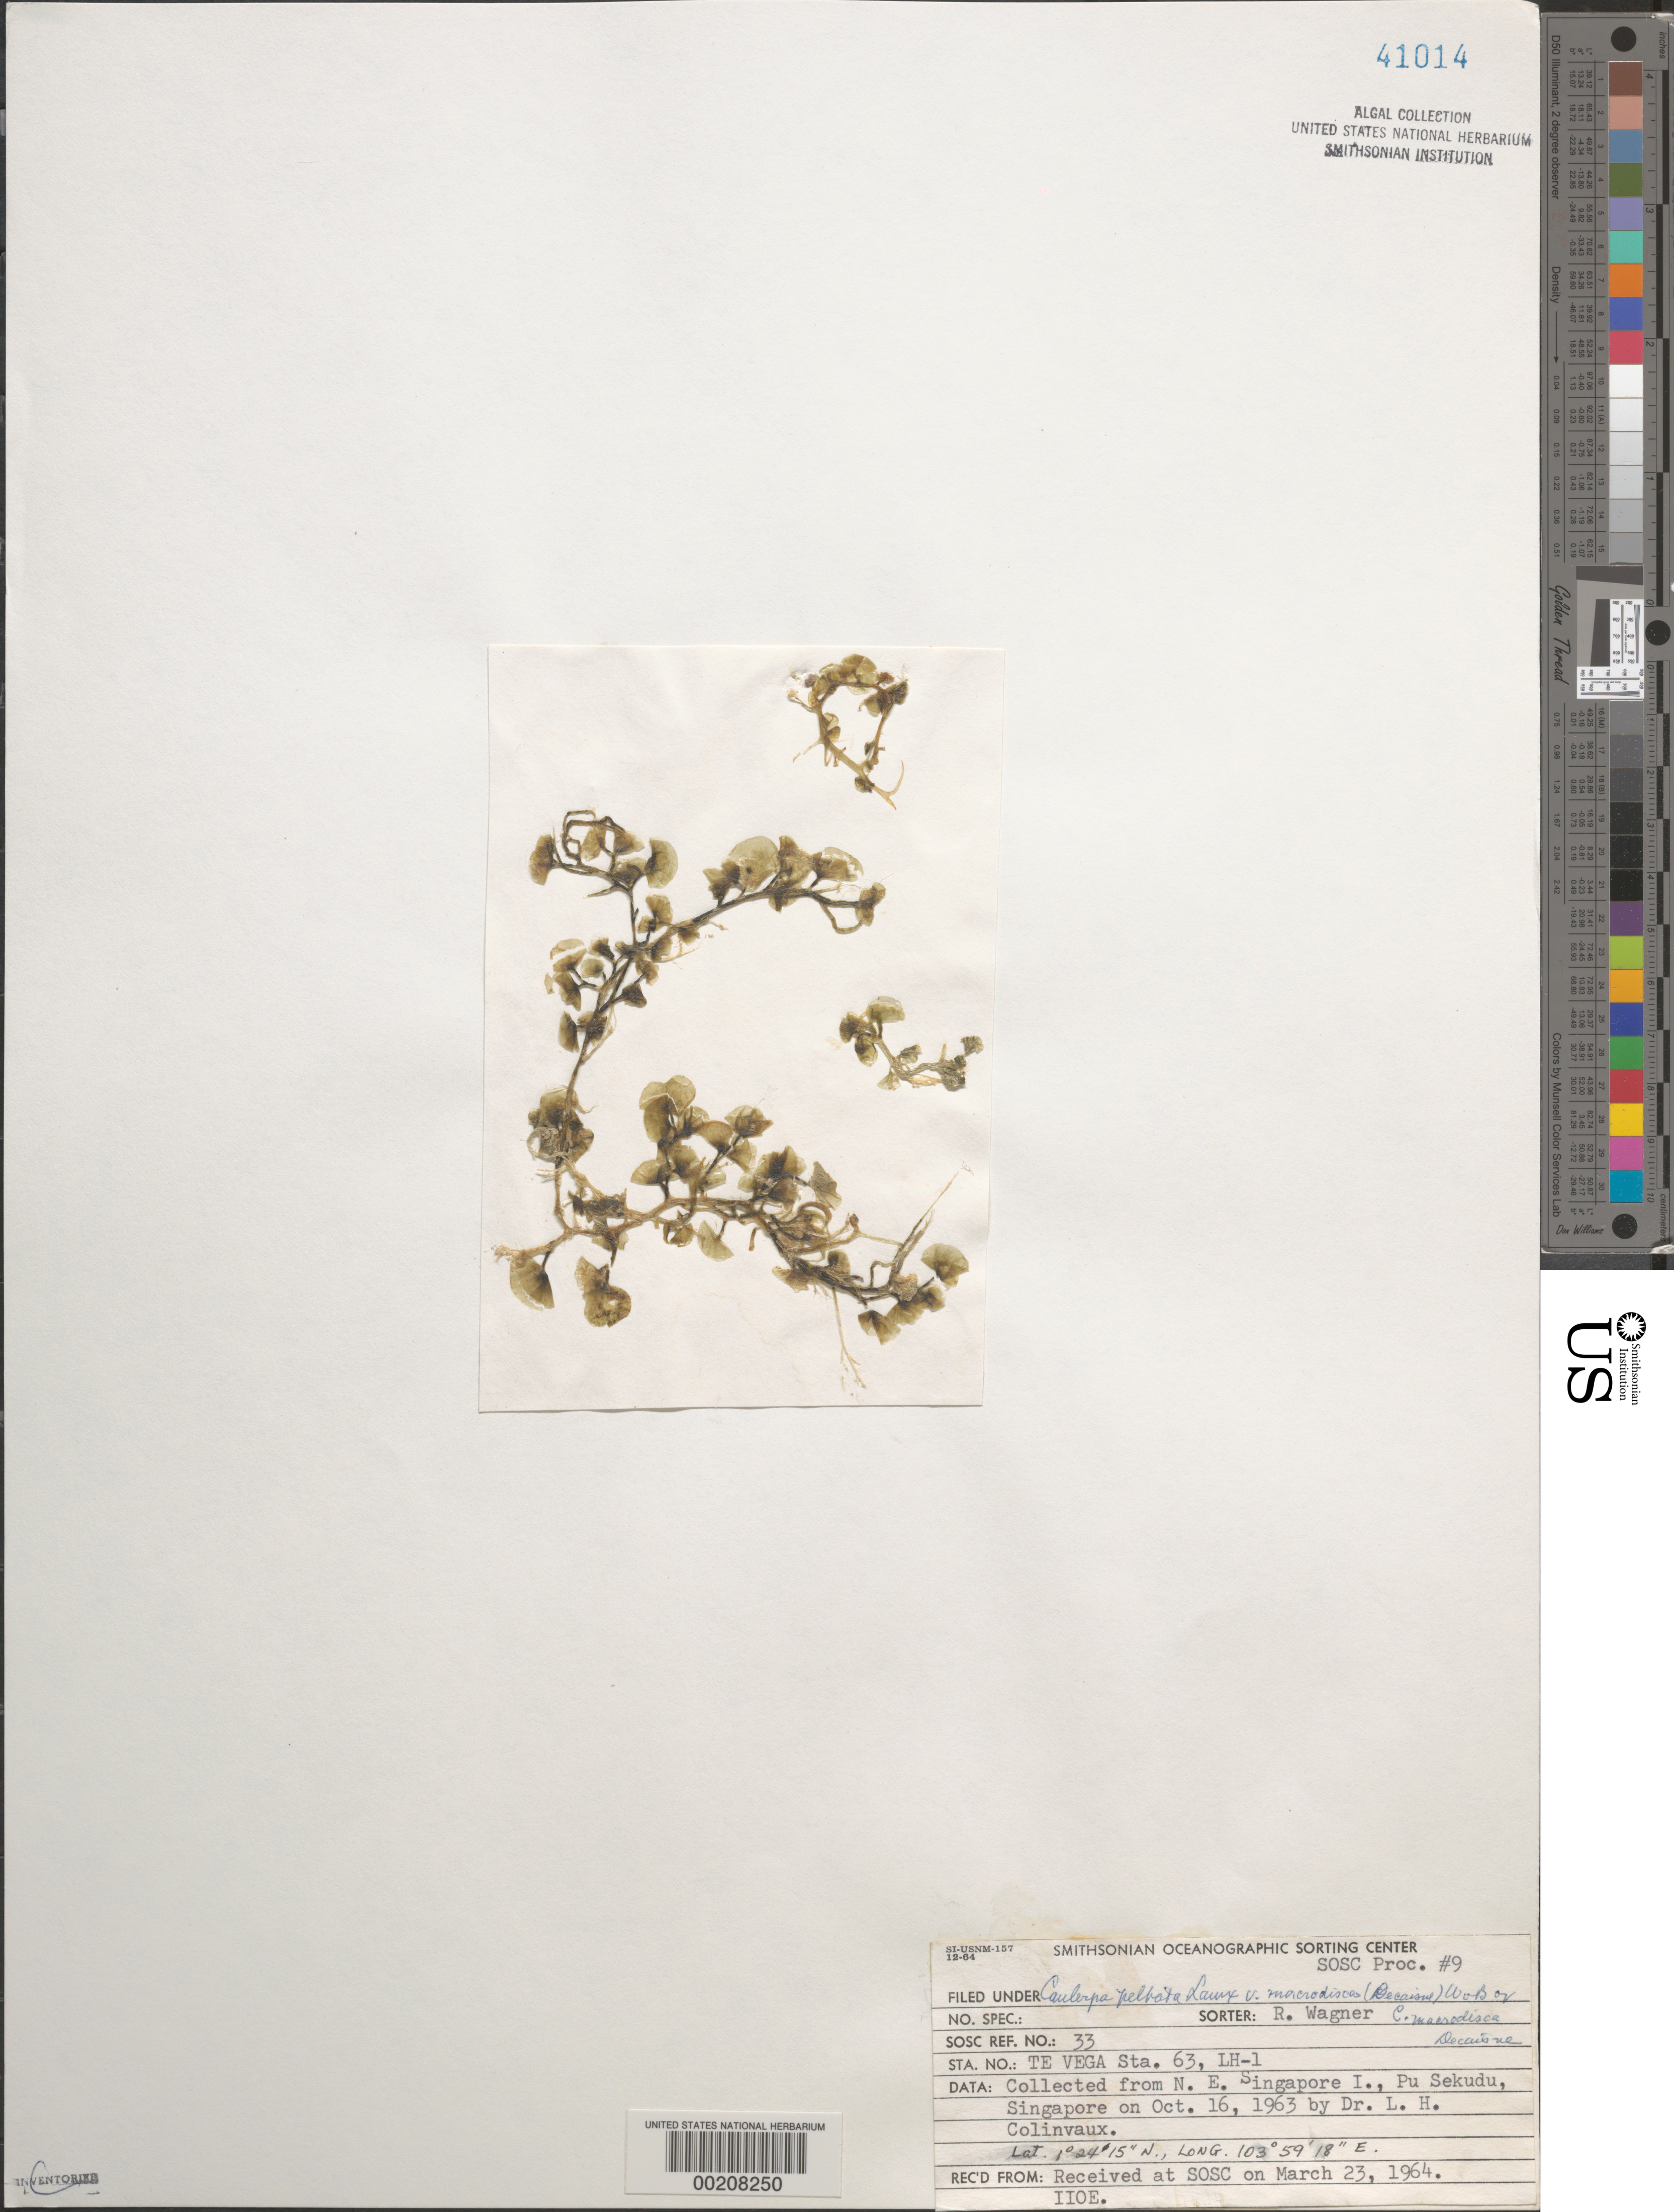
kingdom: Plantae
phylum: Chlorophyta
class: Ulvophyceae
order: Cladophorales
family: Cladophoraceae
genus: Cladophora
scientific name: Cladophora glomerata var. crassior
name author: (C. Agardh) C. Hoek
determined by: Algae name updating Project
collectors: L. Hillis-Colinvaux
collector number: LH-1 & Station 63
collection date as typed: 16 Oct 1963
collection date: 1963-10-16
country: Singapore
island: Singapore Island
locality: Pu Sekudu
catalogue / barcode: US 41014